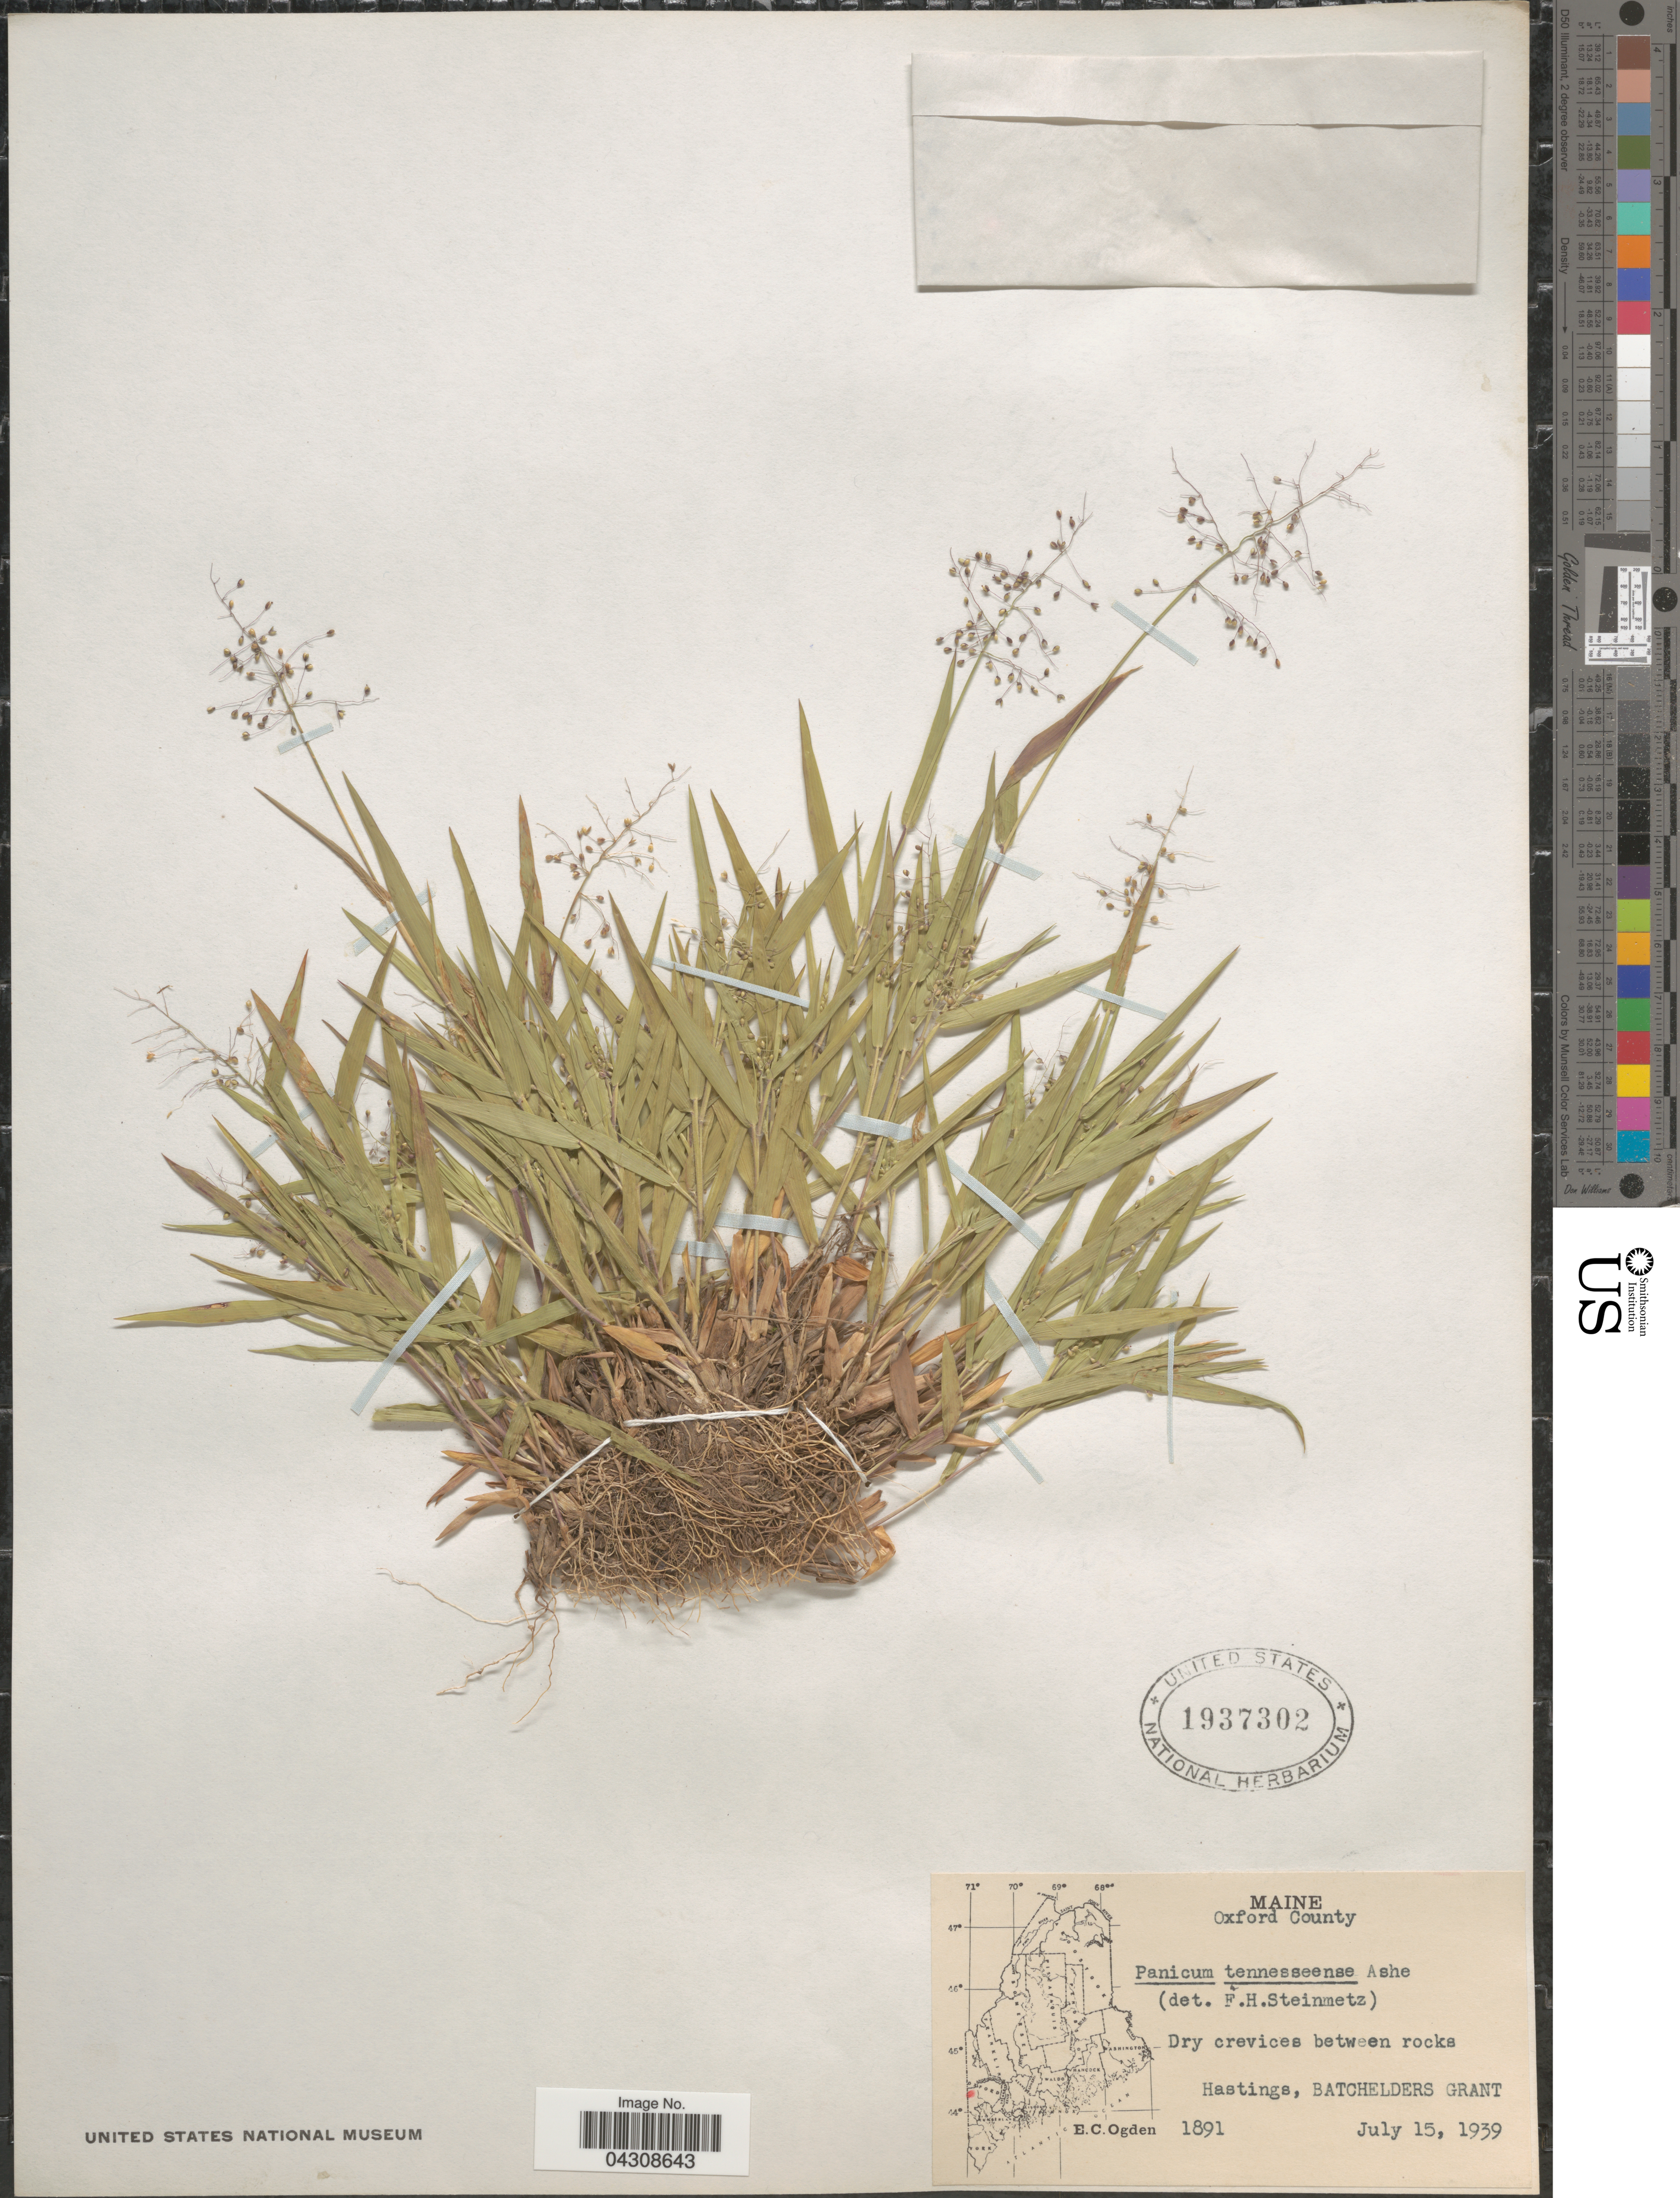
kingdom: Plantae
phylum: Tracheophyta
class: Liliopsida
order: Poales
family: Poaceae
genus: Dichanthelium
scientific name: Dichanthelium acuminatum var. acuminatum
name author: (Sw.) Gould & C.A. Clark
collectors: E. Ogden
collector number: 1891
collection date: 1939-07-15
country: United States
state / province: Maine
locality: Oxford County. Dry crevices between rocks. Hastings, Batchelders Grant.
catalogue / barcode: US 1937302